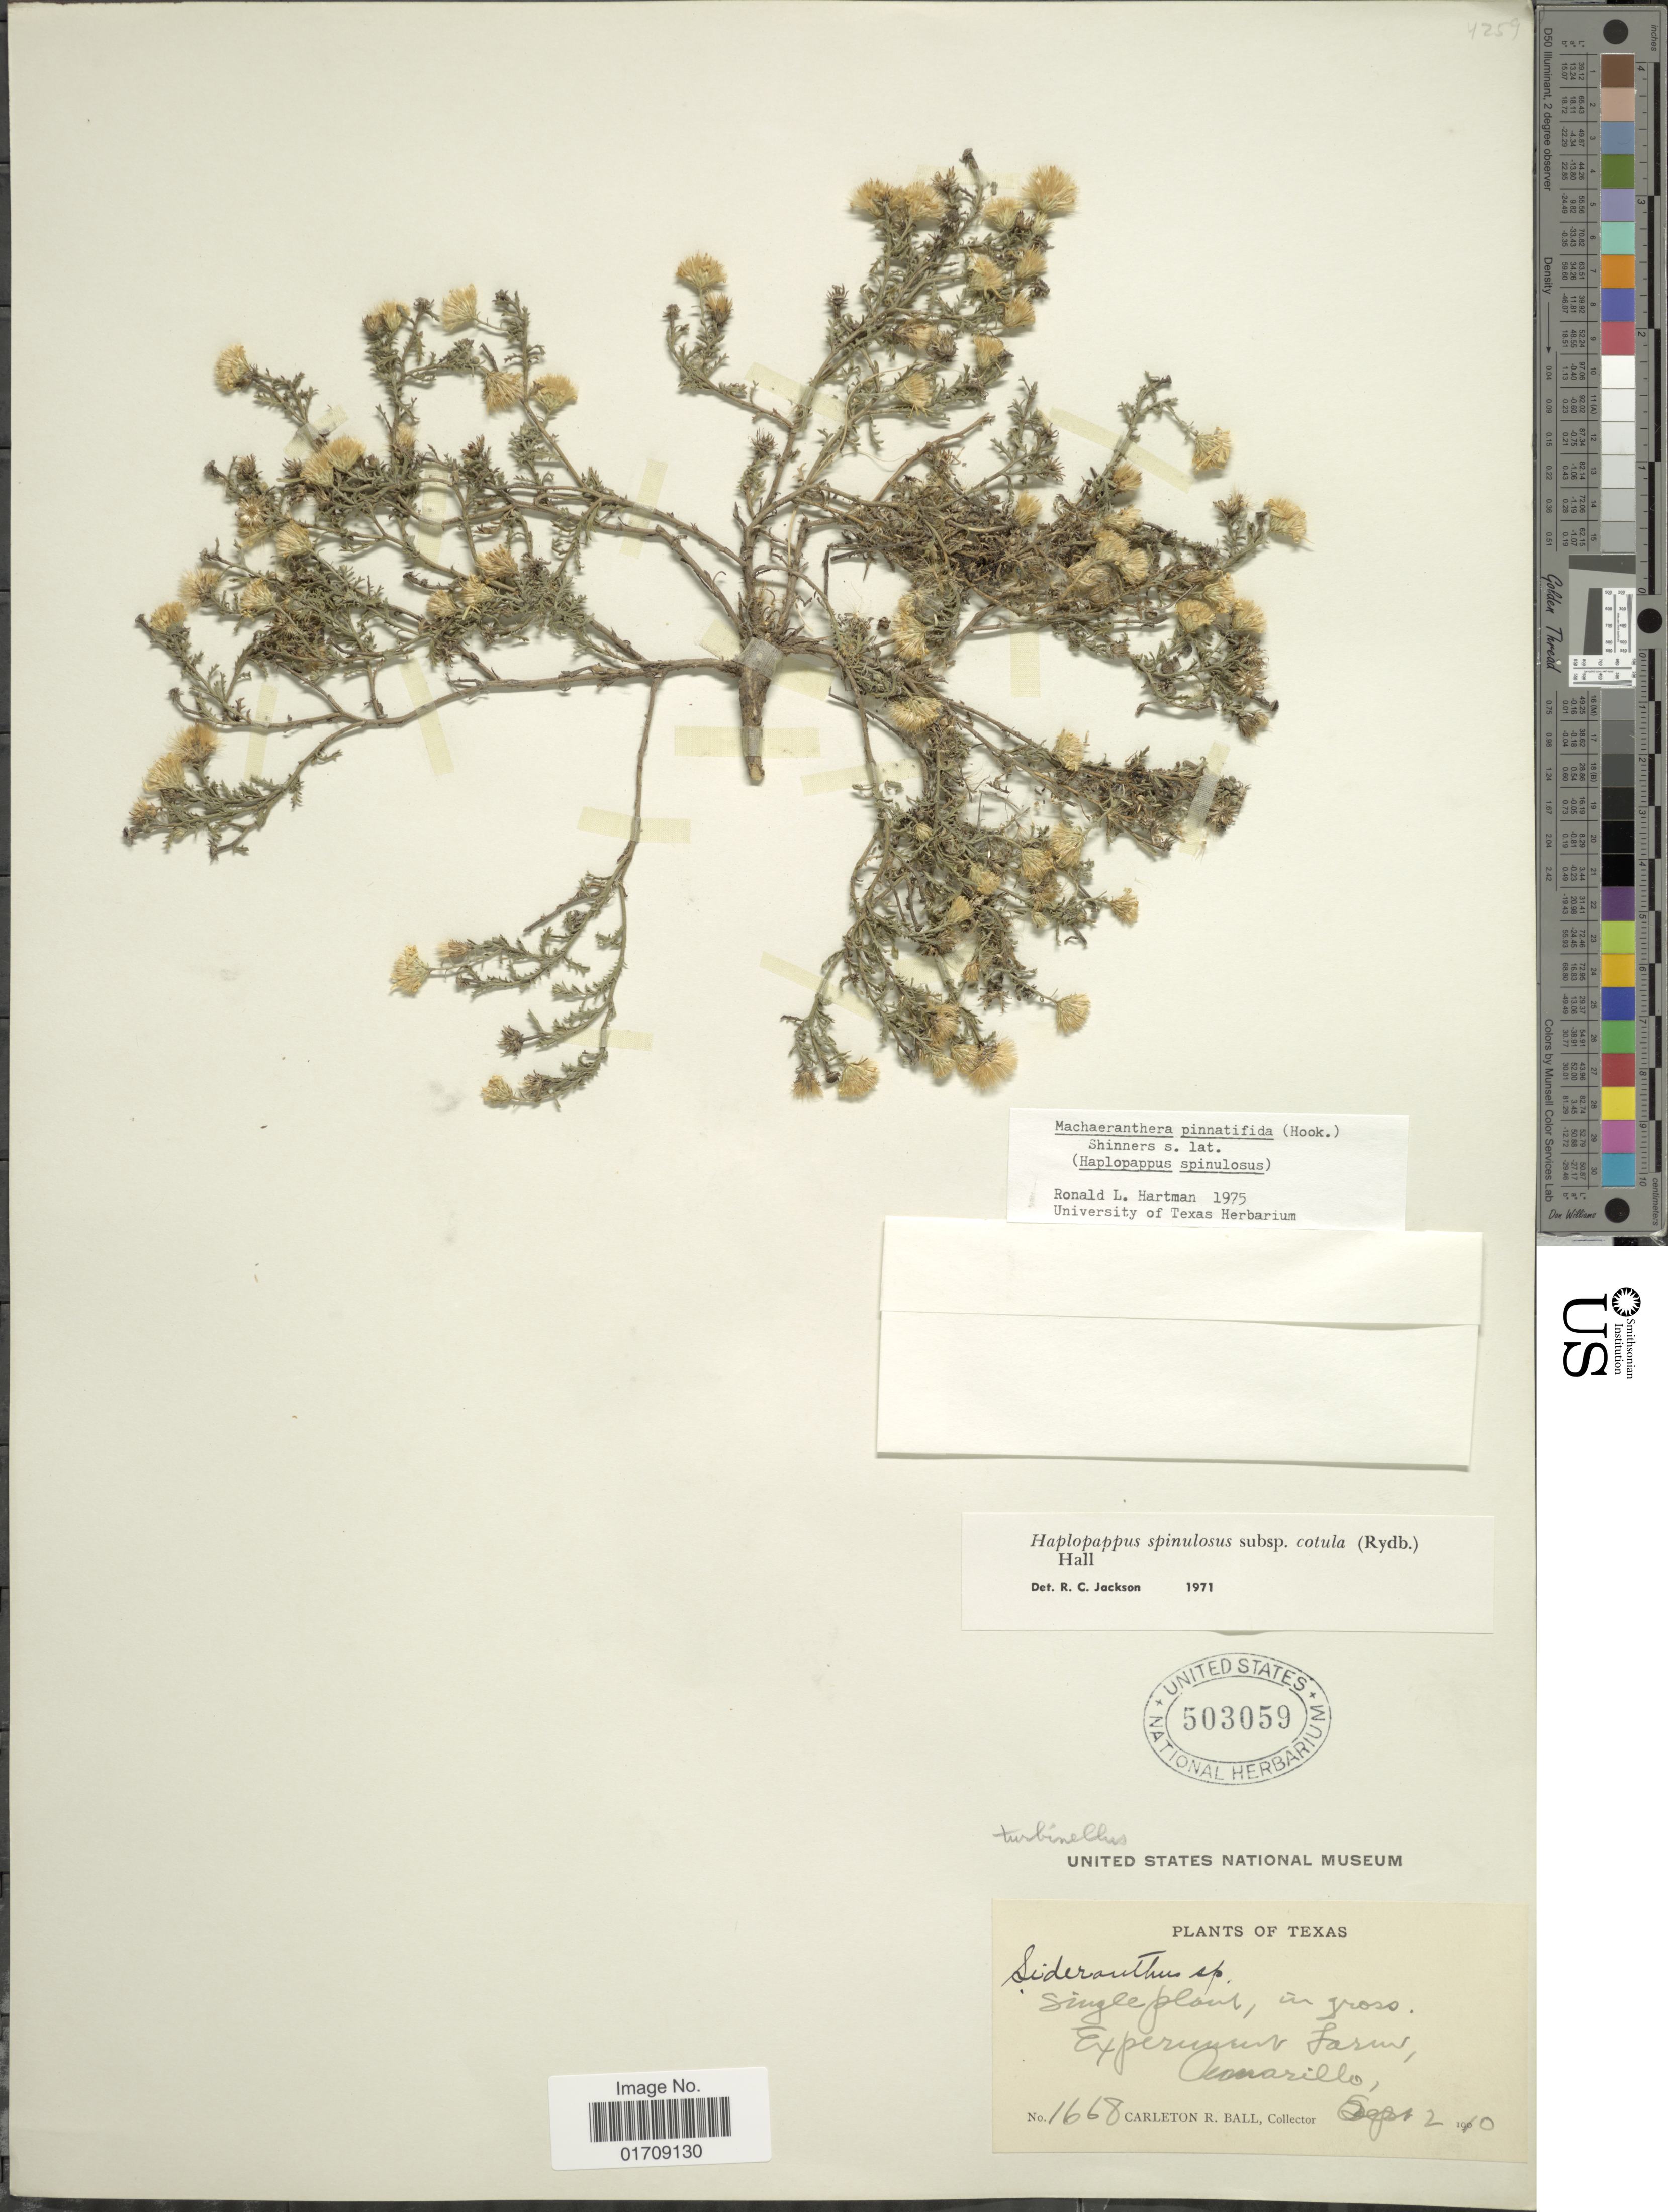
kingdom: Plantae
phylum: Tracheophyta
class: Magnoliopsida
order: Asterales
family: Asteraceae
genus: Machaeranthera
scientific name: Machaeranthera pinnatifida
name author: (Hook.) Shinners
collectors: C. R. Ball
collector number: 1668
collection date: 1910-09-02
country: United States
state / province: Texas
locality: Experiment Farm, Amarillo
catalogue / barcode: US 503059